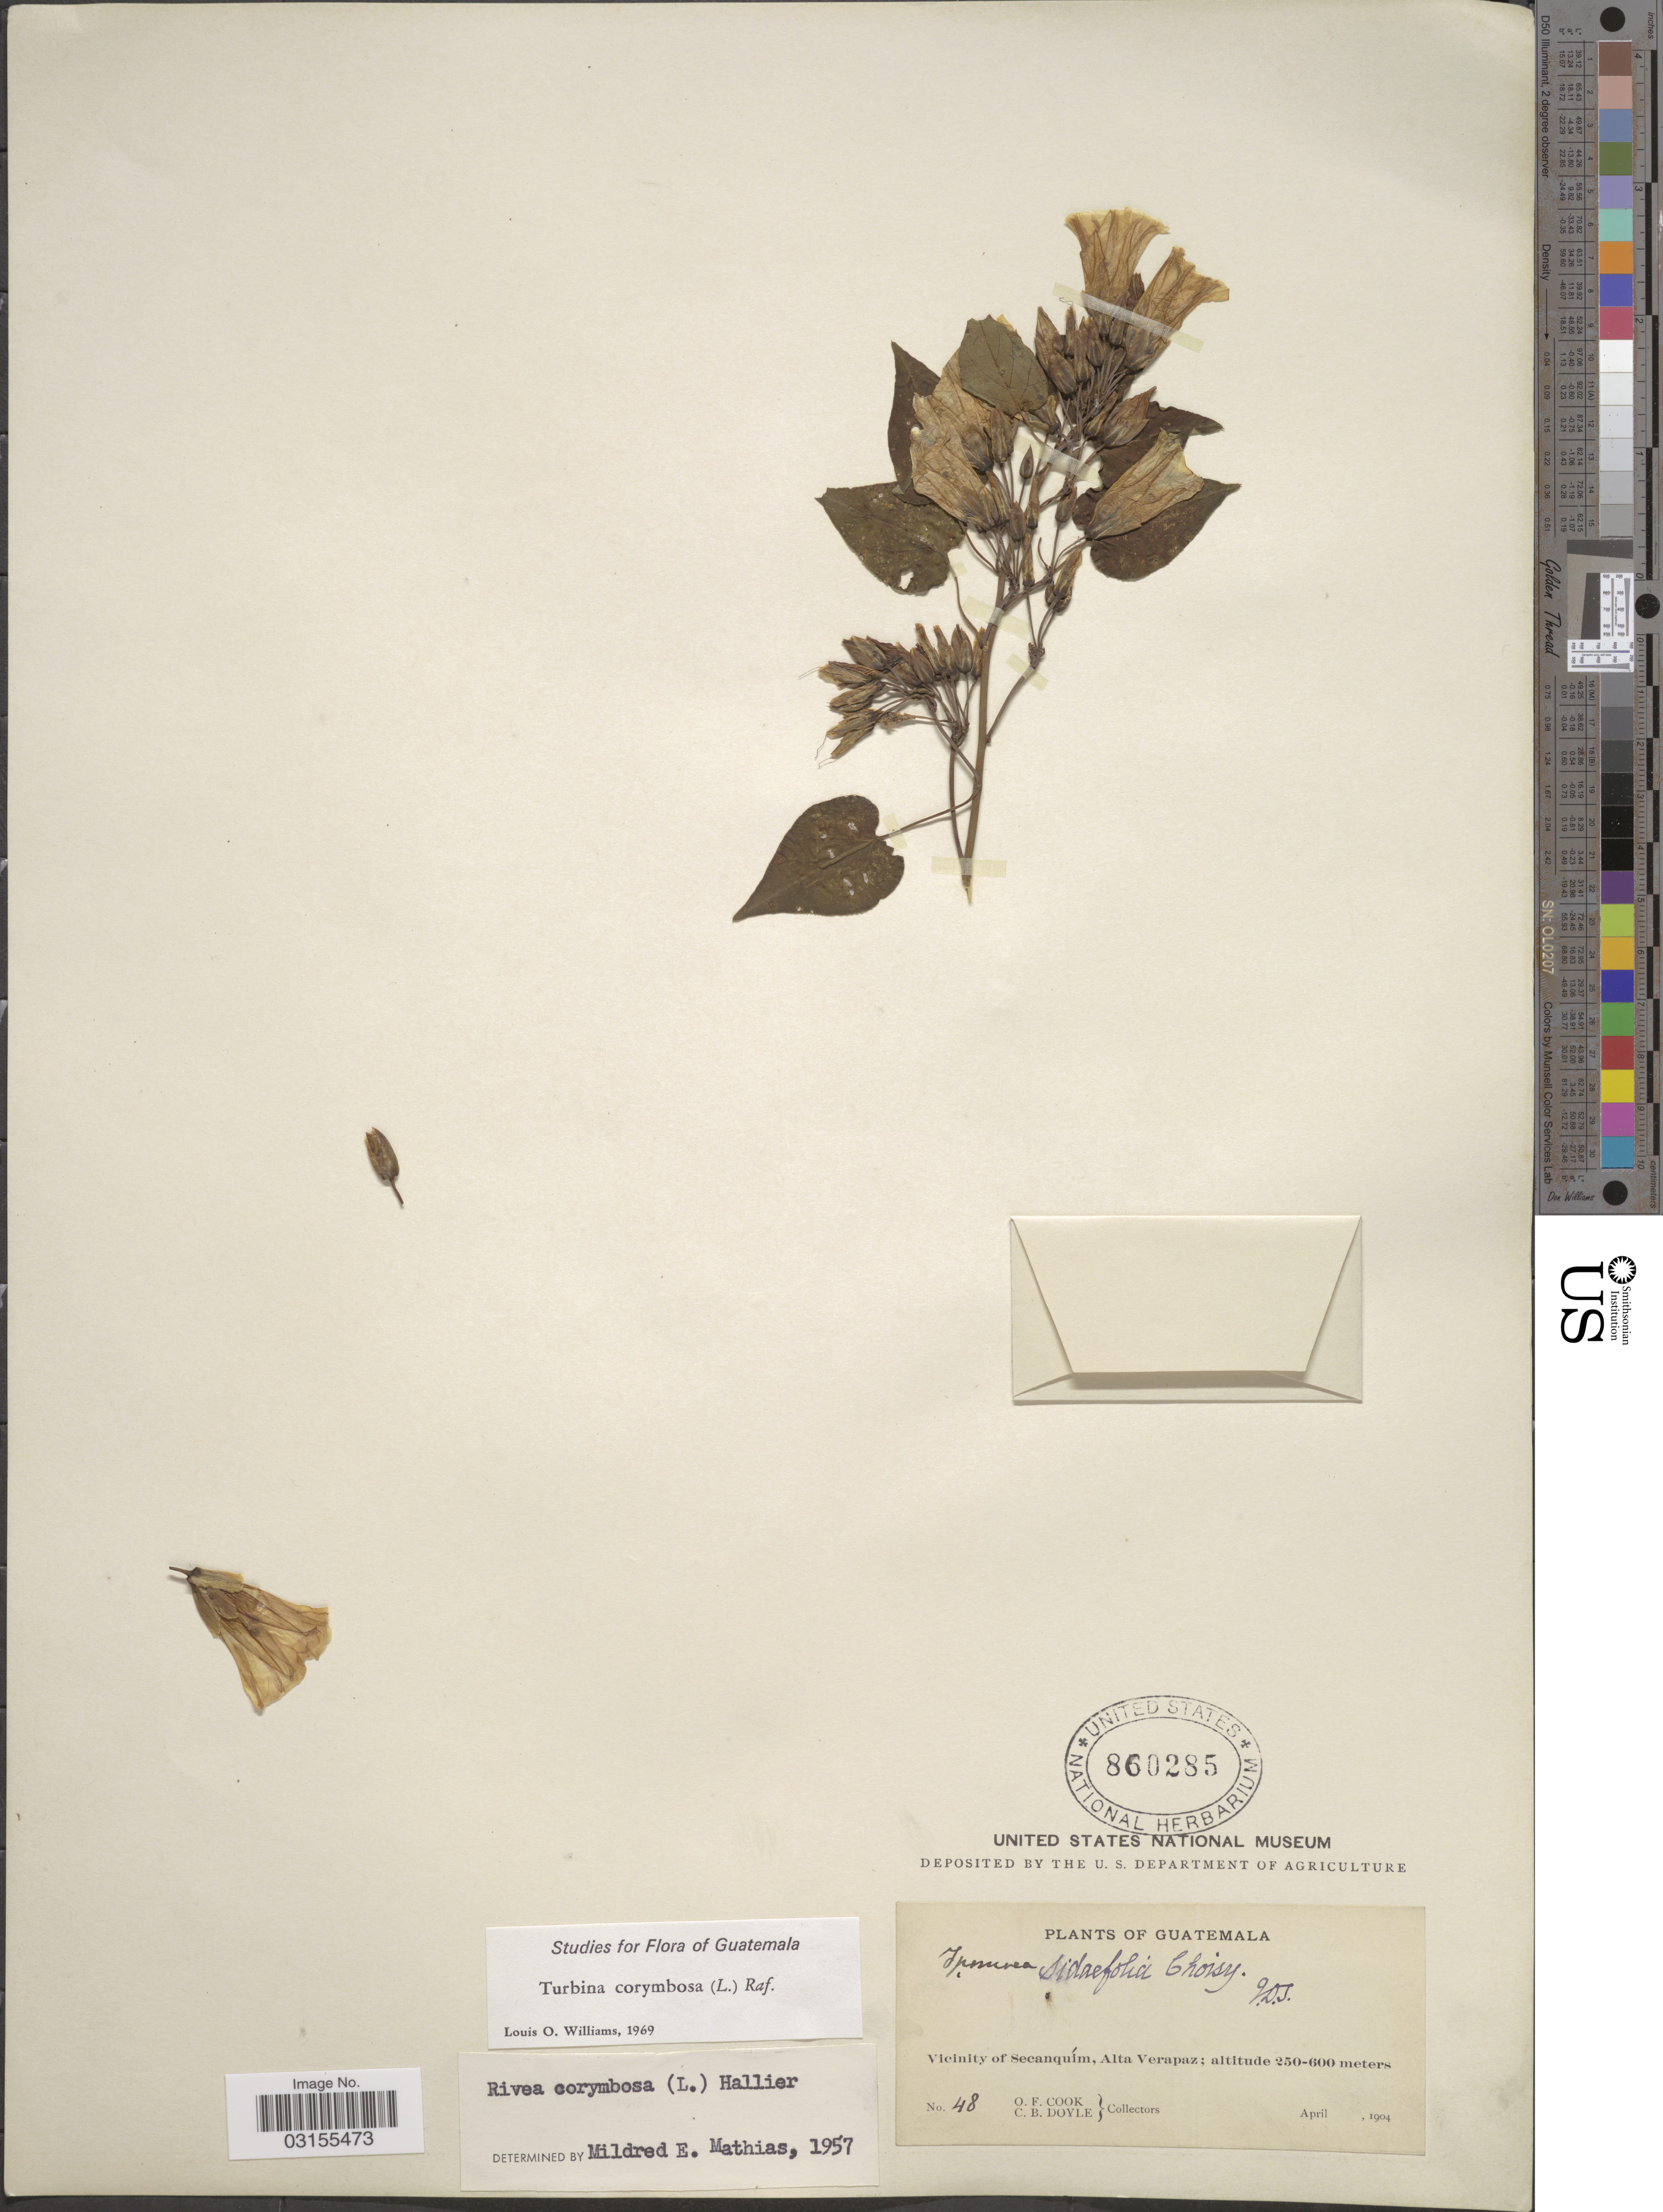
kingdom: Plantae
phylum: Tracheophyta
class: Magnoliopsida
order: Solanales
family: Convolvulaceae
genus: Turbina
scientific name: Turbina corymbosa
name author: (L.) Raf.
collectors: O. F. Cook & C. Doyle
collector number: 48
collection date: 1904-04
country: Guatemala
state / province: Alta Verapaz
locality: Vicinity of Secanquím.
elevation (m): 250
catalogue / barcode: US 860285